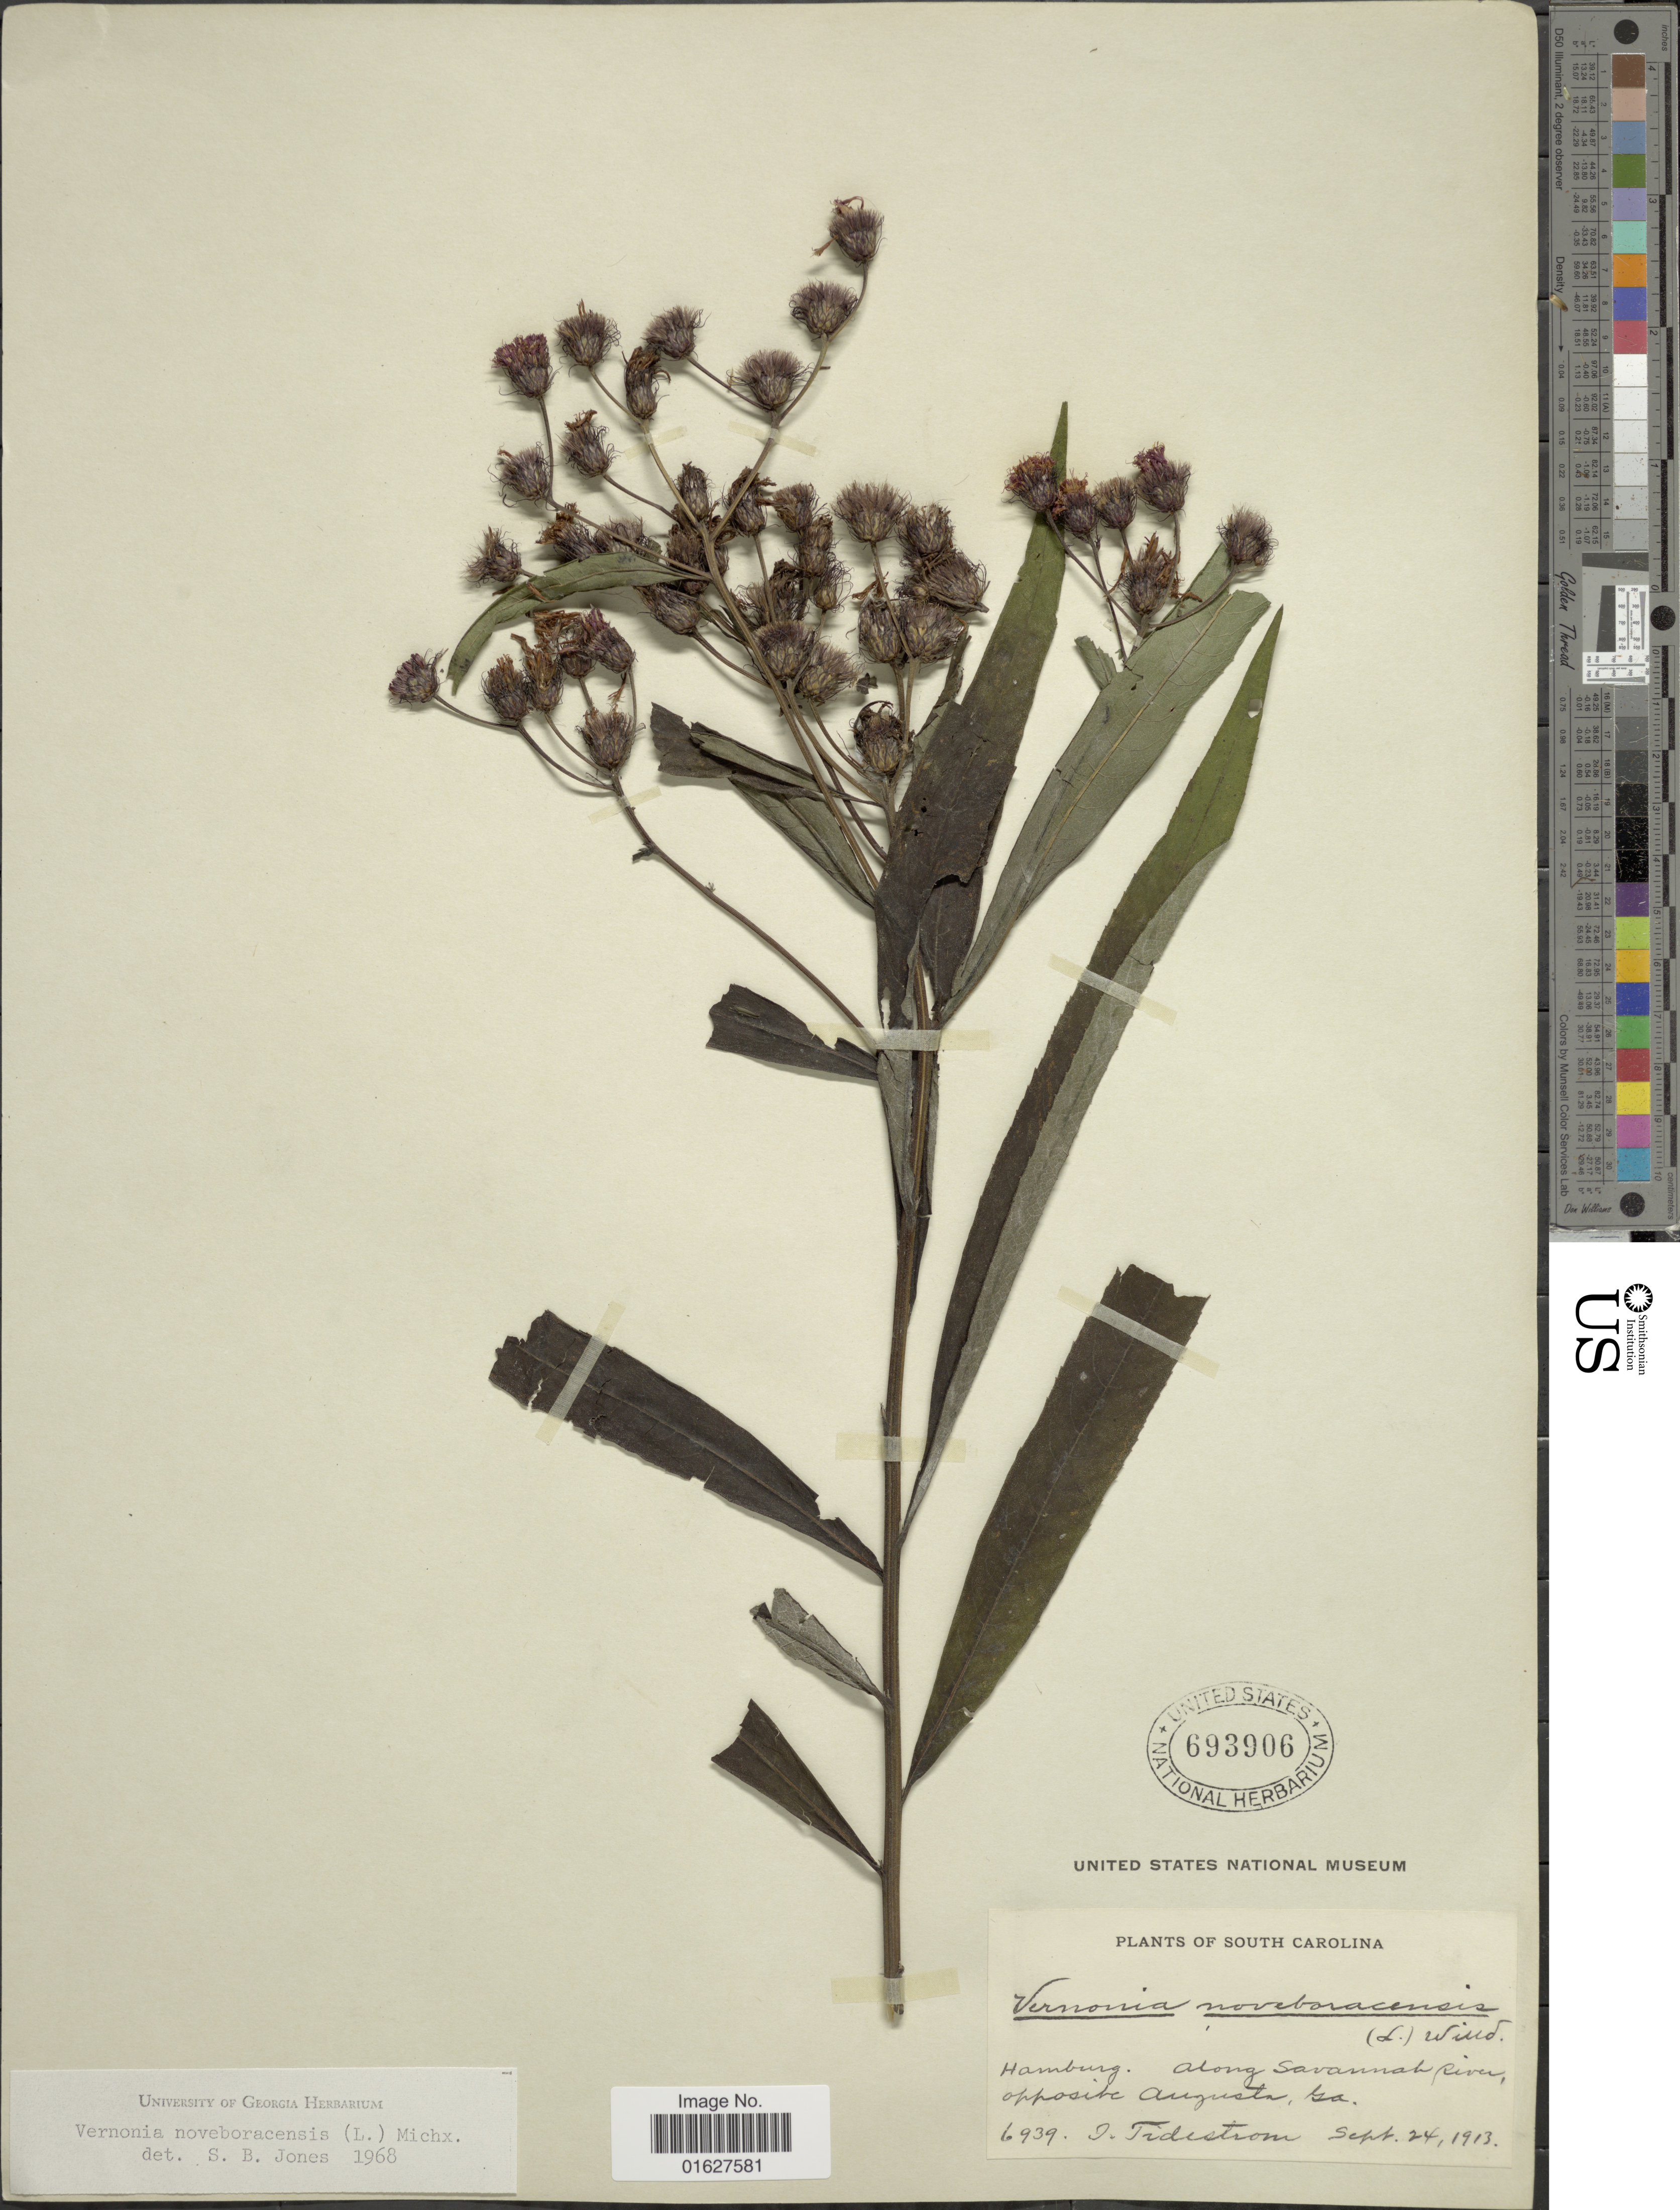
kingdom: Plantae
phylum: Tracheophyta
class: Magnoliopsida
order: Asterales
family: Asteraceae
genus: Vernonia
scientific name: Vernonia noveboracensis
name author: (L.) Michx.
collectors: J. Tidestrom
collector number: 6939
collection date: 1913-09-24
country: United States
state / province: South Carolina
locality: South Carolina. Hamburg. Along Savannah River, opposite Augusta, GA.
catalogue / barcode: US 693906